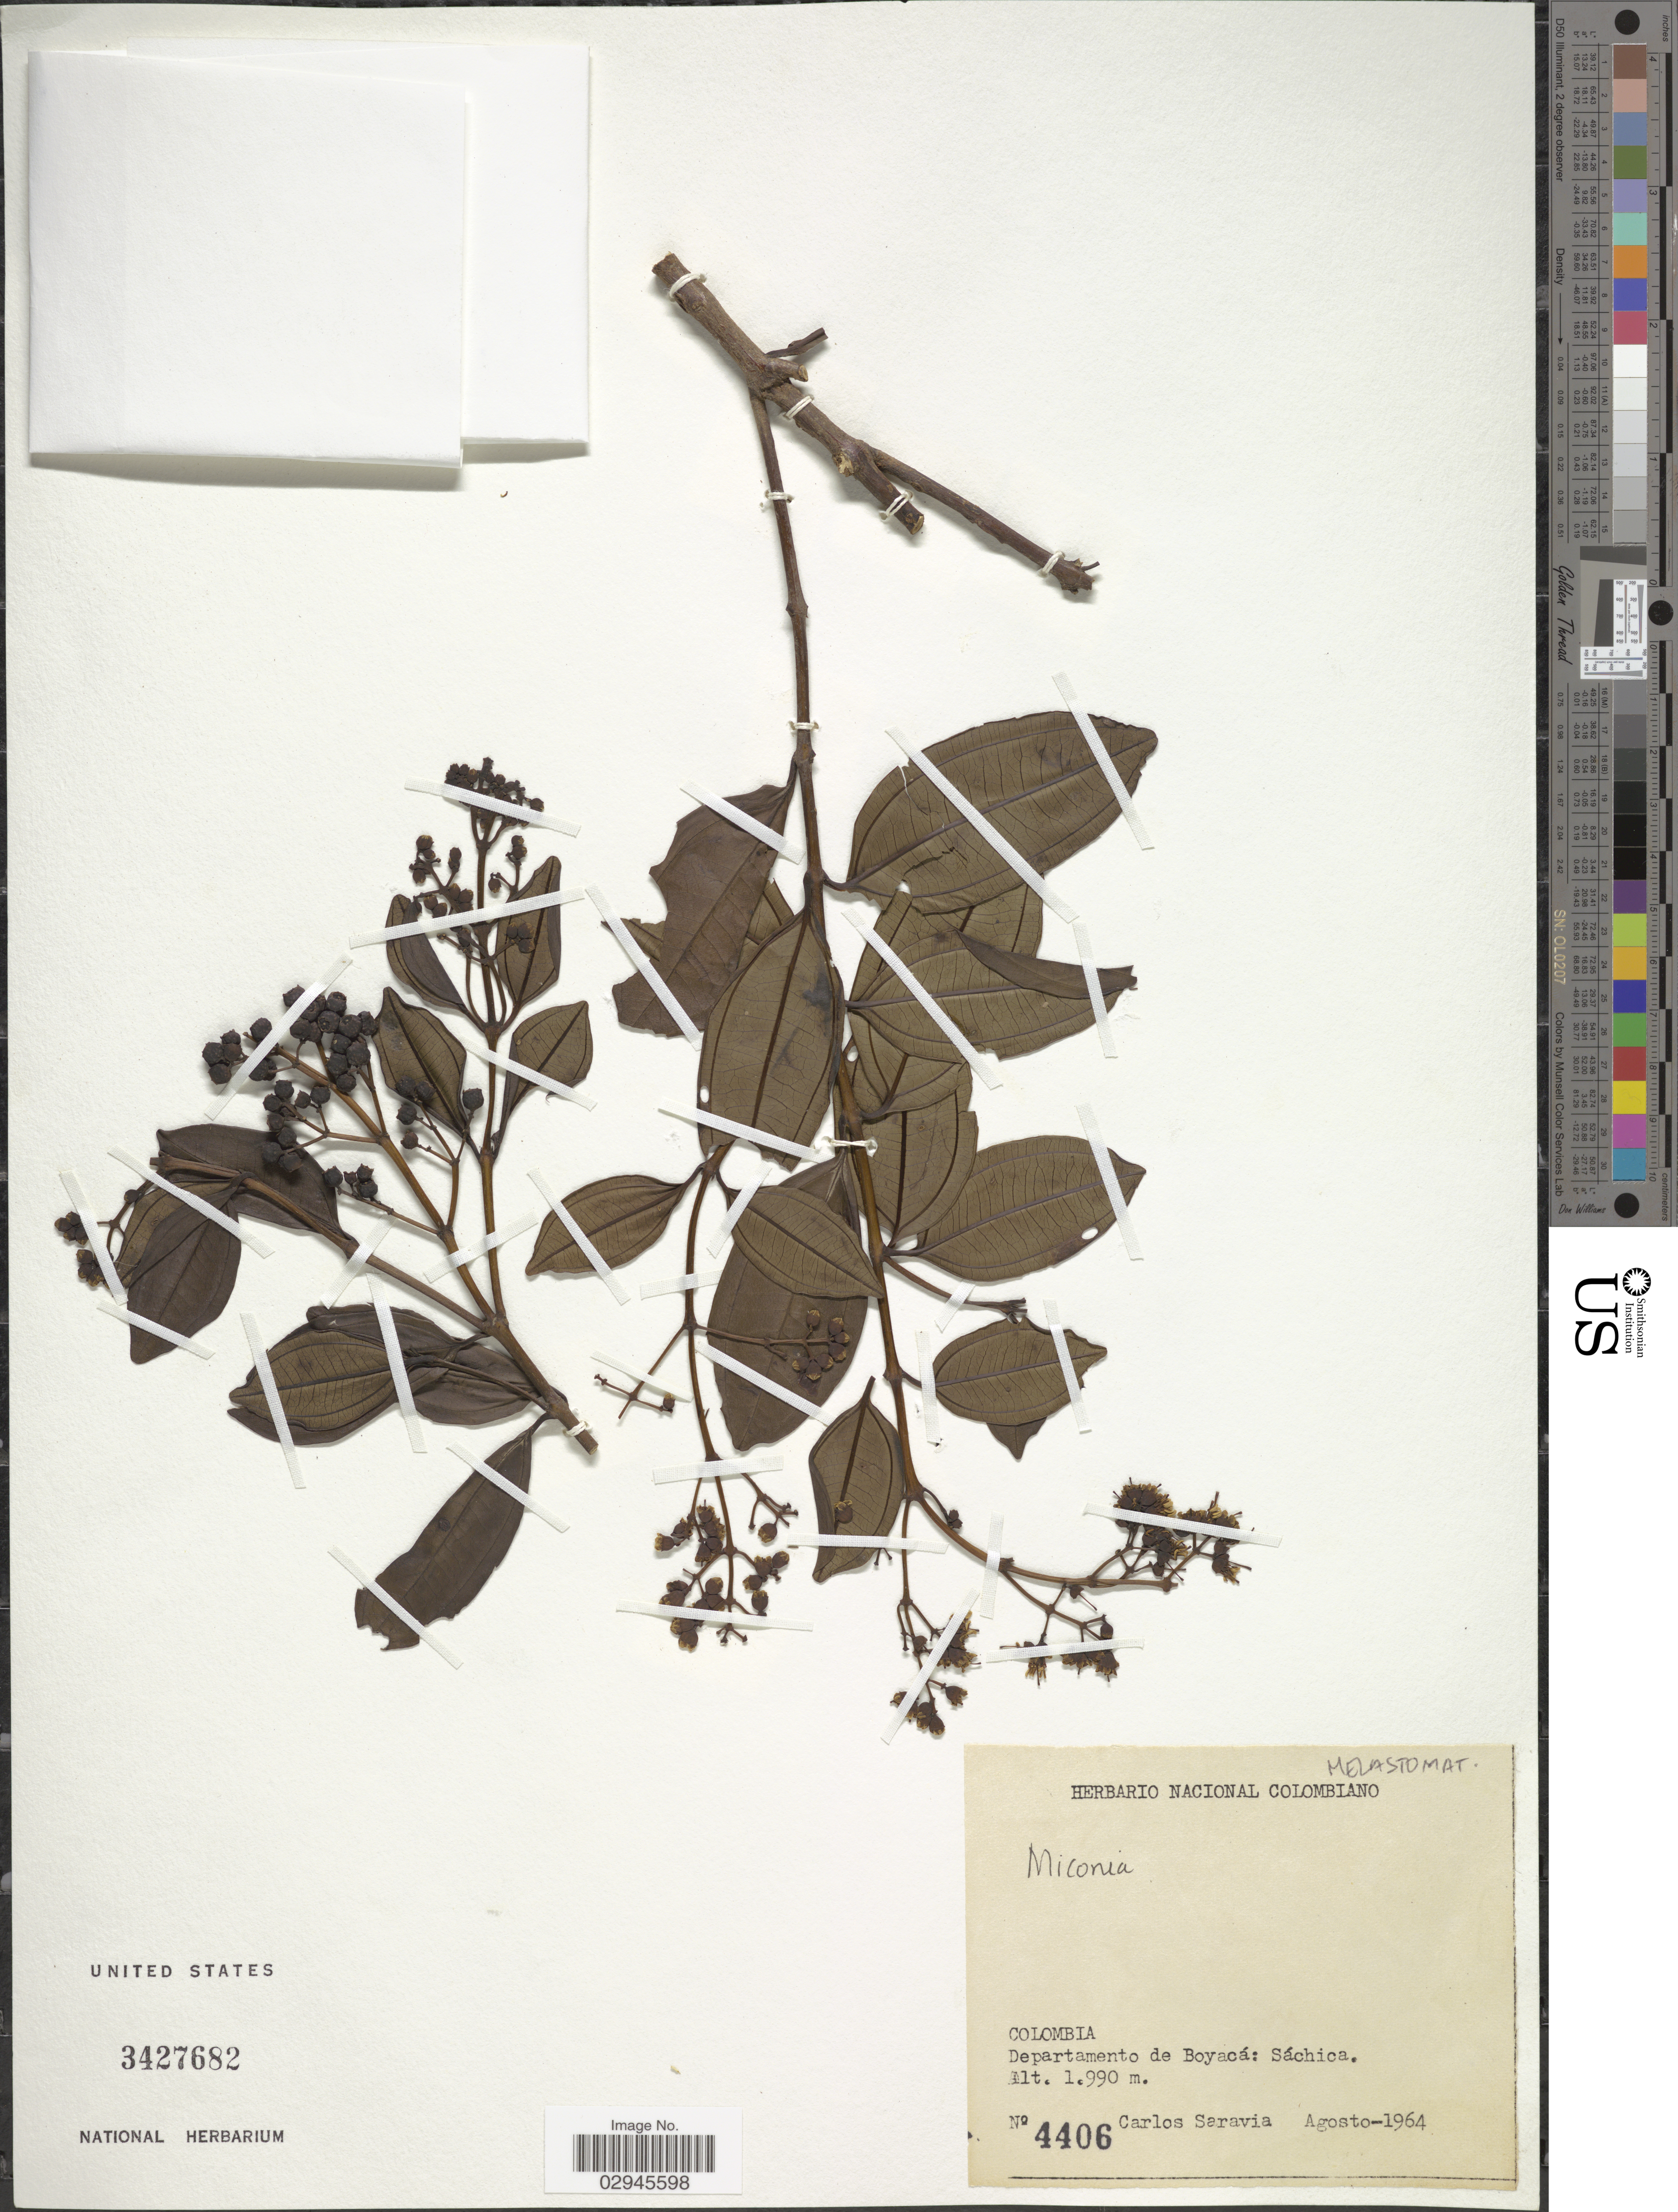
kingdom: Plantae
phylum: Tracheophyta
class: Magnoliopsida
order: Myrtales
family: Melastomataceae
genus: Miconia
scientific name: Miconia sp.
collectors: C. Saravia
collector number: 4406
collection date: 1964-08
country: Colombia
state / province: Boyacá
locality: Departamento de Boyacá: Sáchica.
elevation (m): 1990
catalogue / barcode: US 3427682